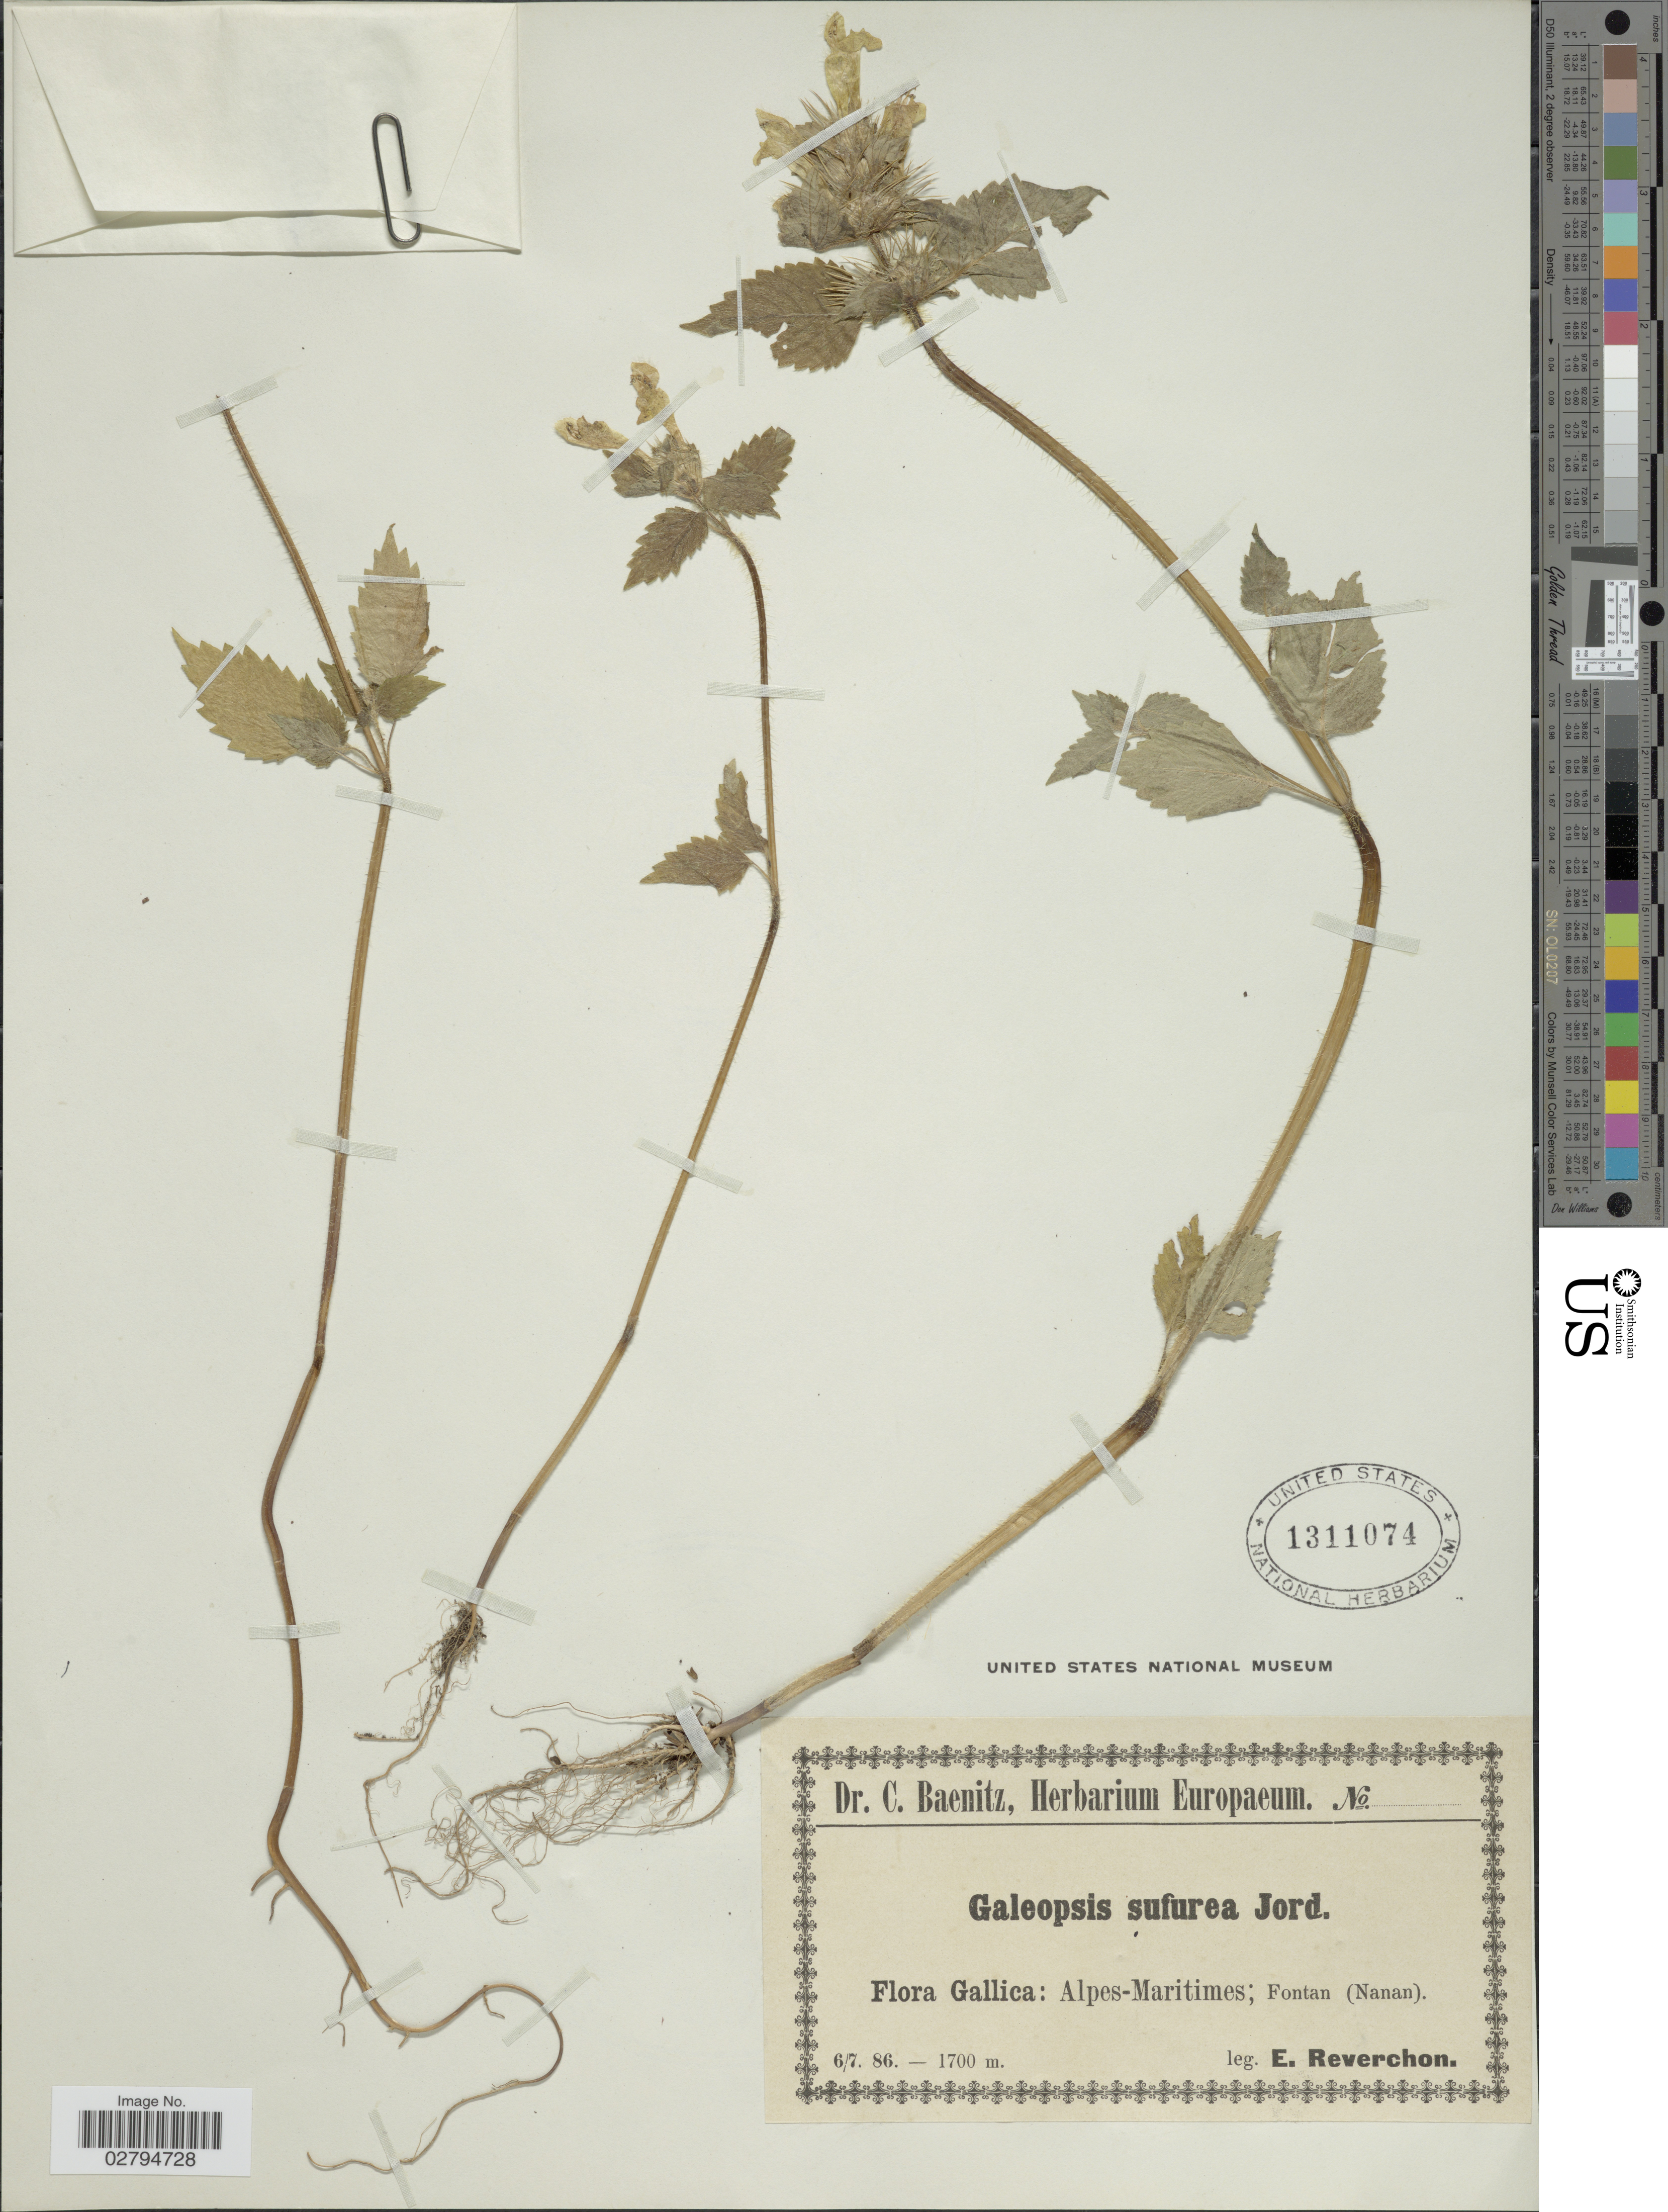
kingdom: Plantae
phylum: Tracheophyta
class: Magnoliopsida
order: Lamiales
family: Lamiaceae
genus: Galeopsis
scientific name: Galeopsis sulphurea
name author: Jord.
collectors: E. Reverchon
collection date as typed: Transcribed d/m/y: 6/7/86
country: France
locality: Gallica: Alpes-maritimes; Fontan (Nanan).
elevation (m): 1700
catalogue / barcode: US 1311074